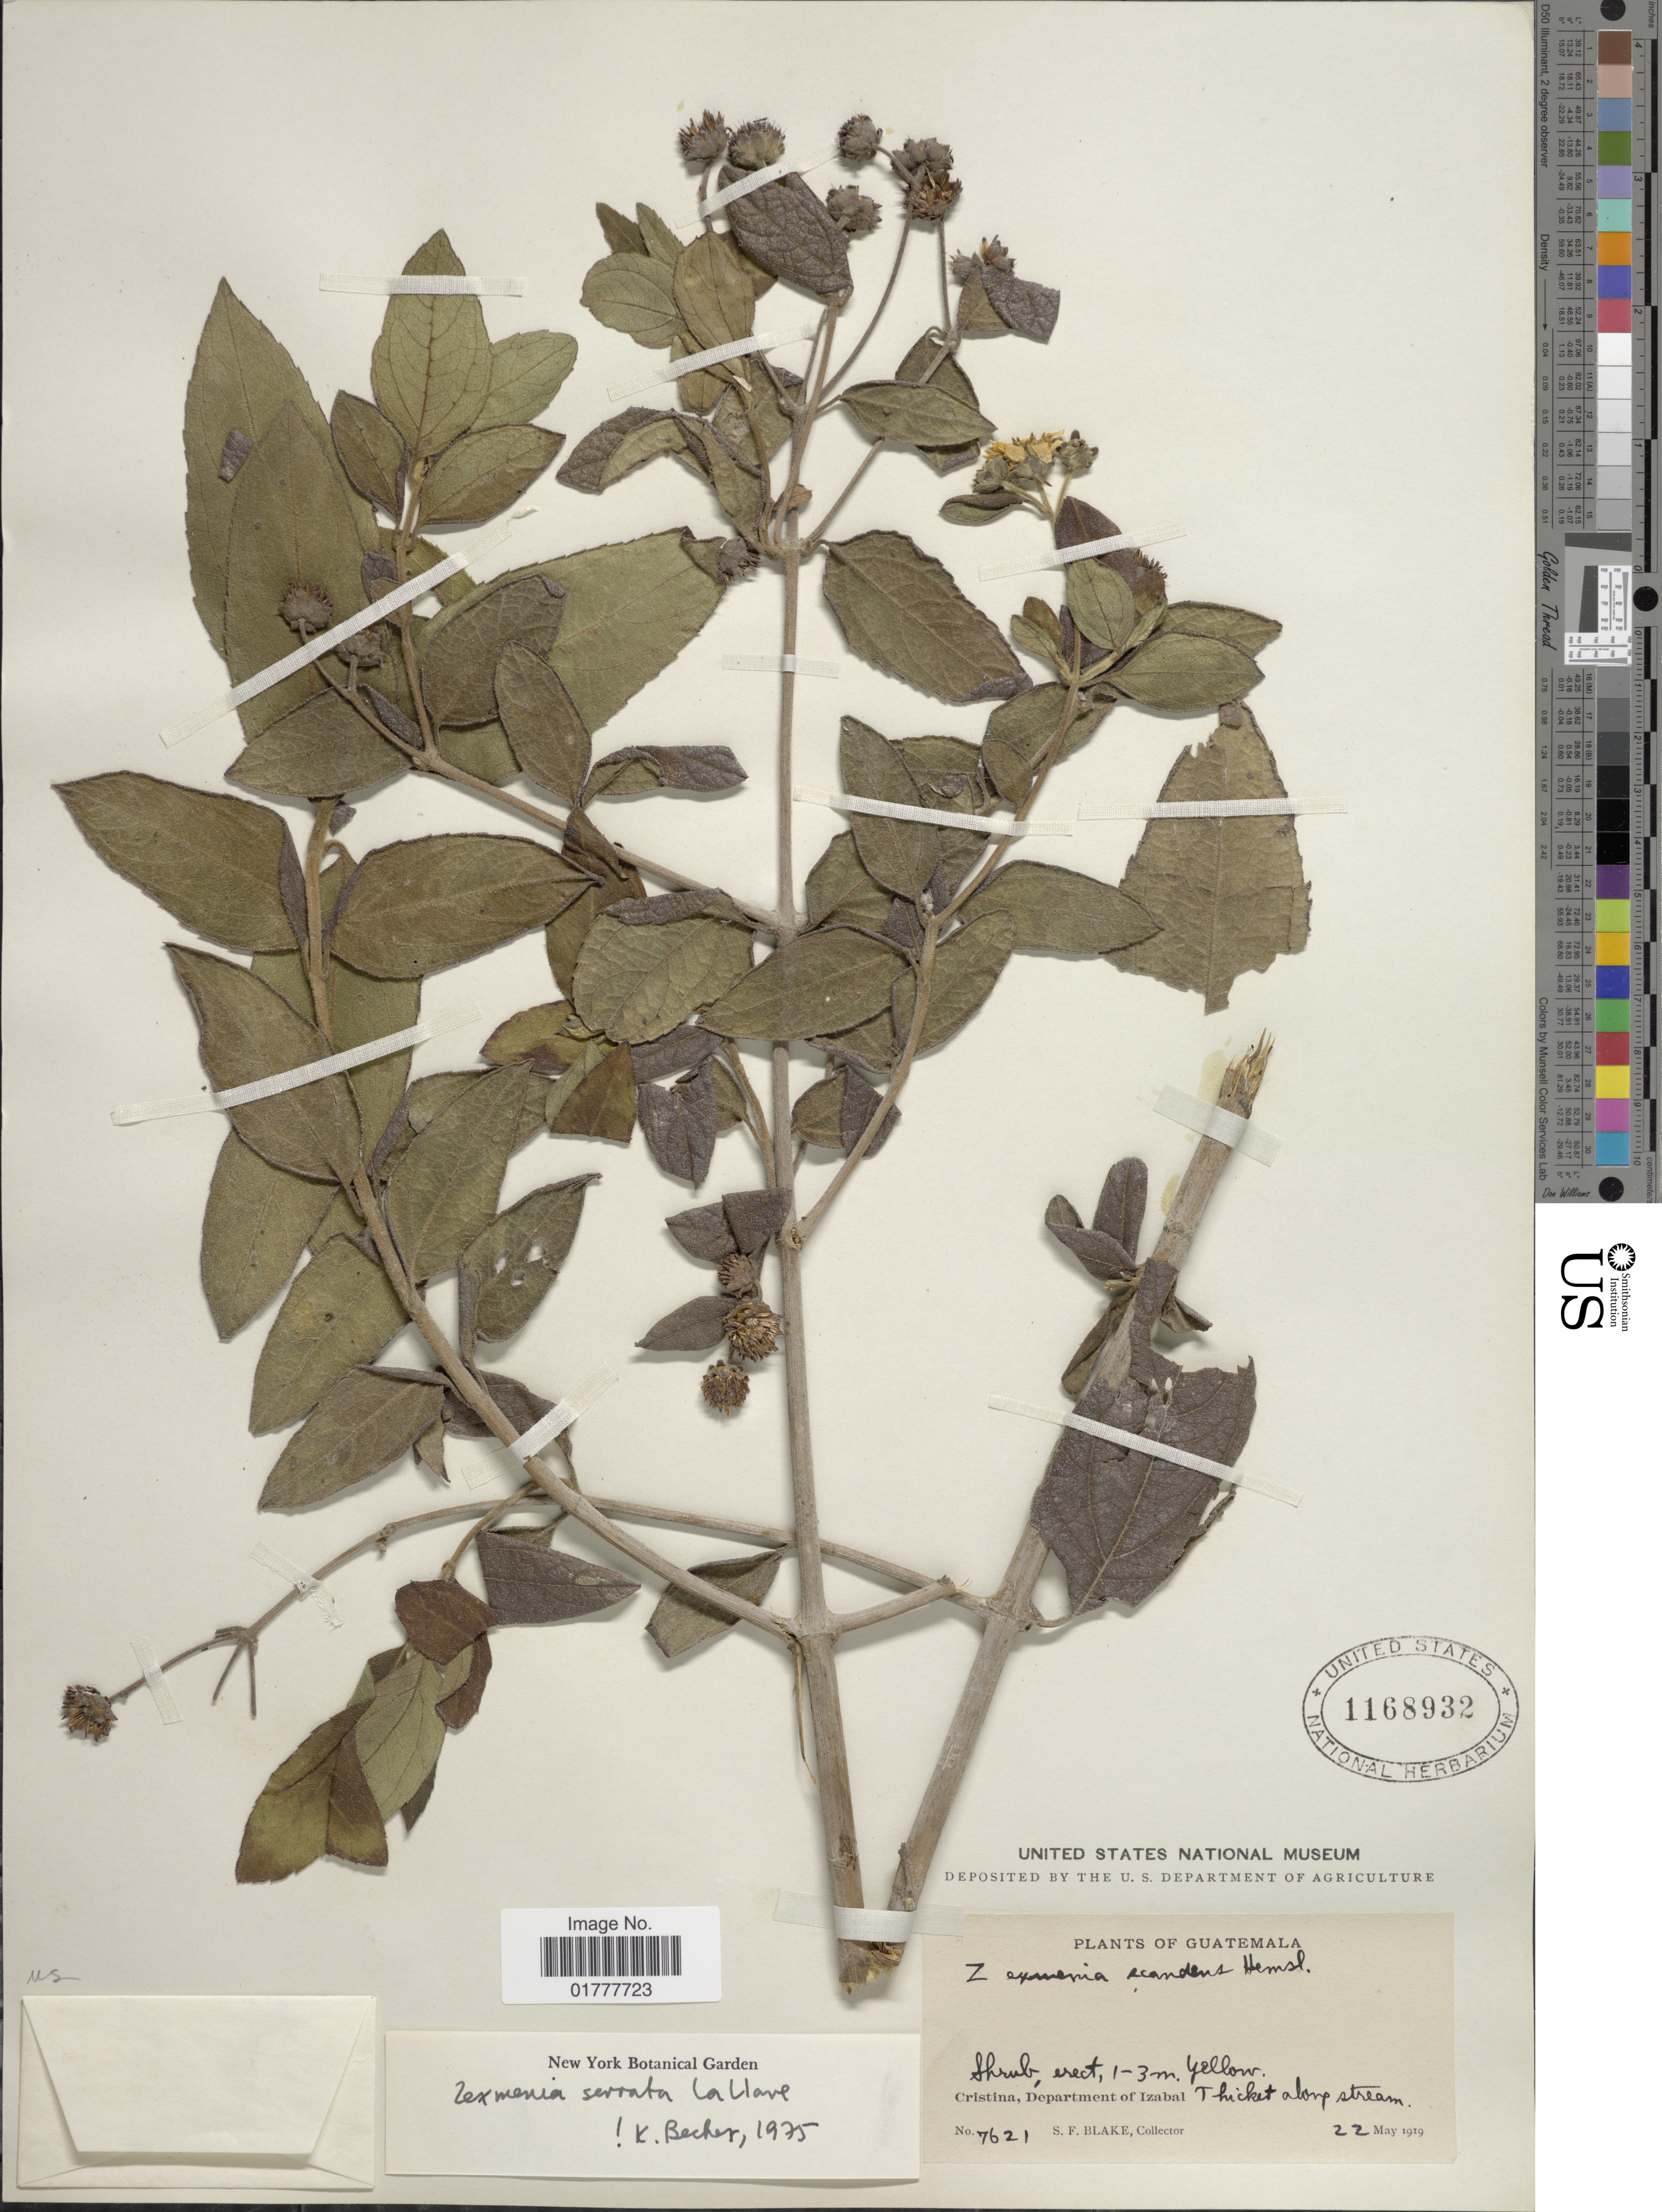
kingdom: Plantae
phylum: Tracheophyta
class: Magnoliopsida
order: Asterales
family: Asteraceae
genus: Zexmenia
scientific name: Zexmenia serrata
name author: La Llave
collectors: S. Blake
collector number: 7621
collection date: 1919-05-22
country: Guatemala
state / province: Izabal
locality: Cristina, Department of Izabal, Thicket along stream.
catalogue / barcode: US 1168932